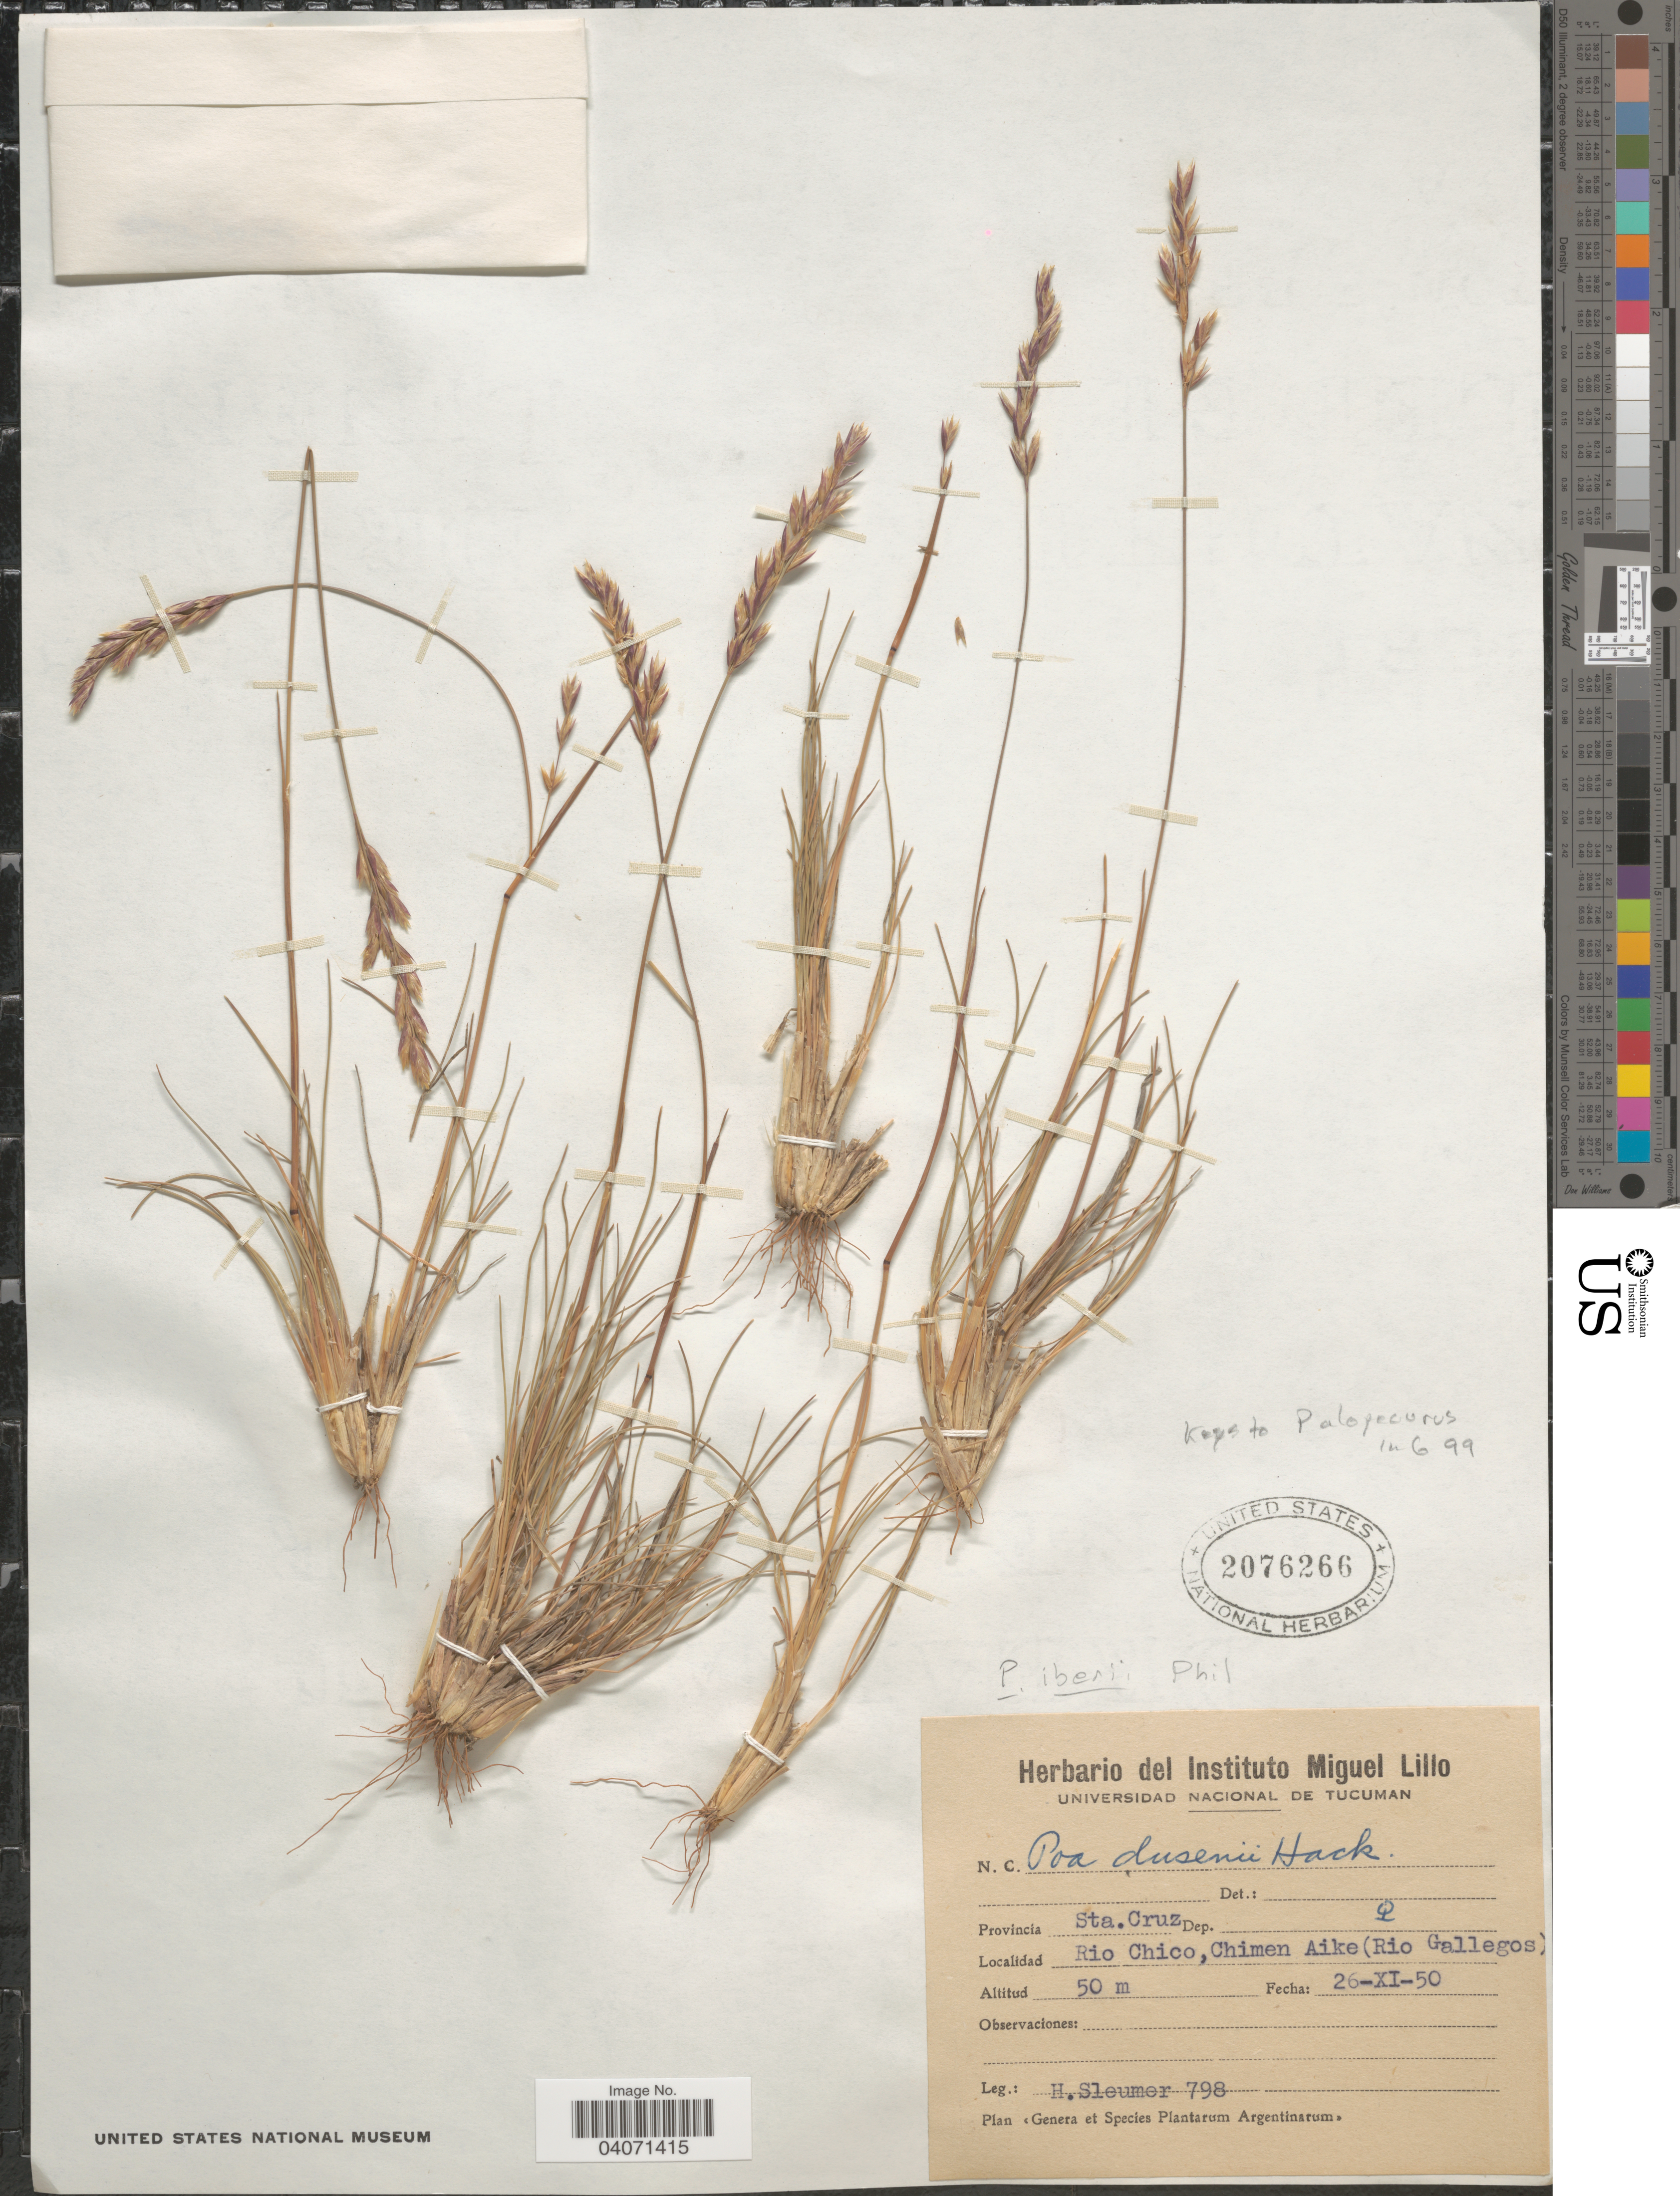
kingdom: Plantae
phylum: Tracheophyta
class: Liliopsida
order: Poales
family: Poaceae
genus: Poa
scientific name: Poa spiciformis var. ibarii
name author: (Phil.) Giussani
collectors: H. O. Sleumer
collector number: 798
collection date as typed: Transcribed d/m/y: 26/11/50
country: Argentina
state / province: Santa Cruz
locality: Rio Chico, Chimen Aike (Rio Gallegos).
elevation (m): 50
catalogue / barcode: US 2076266